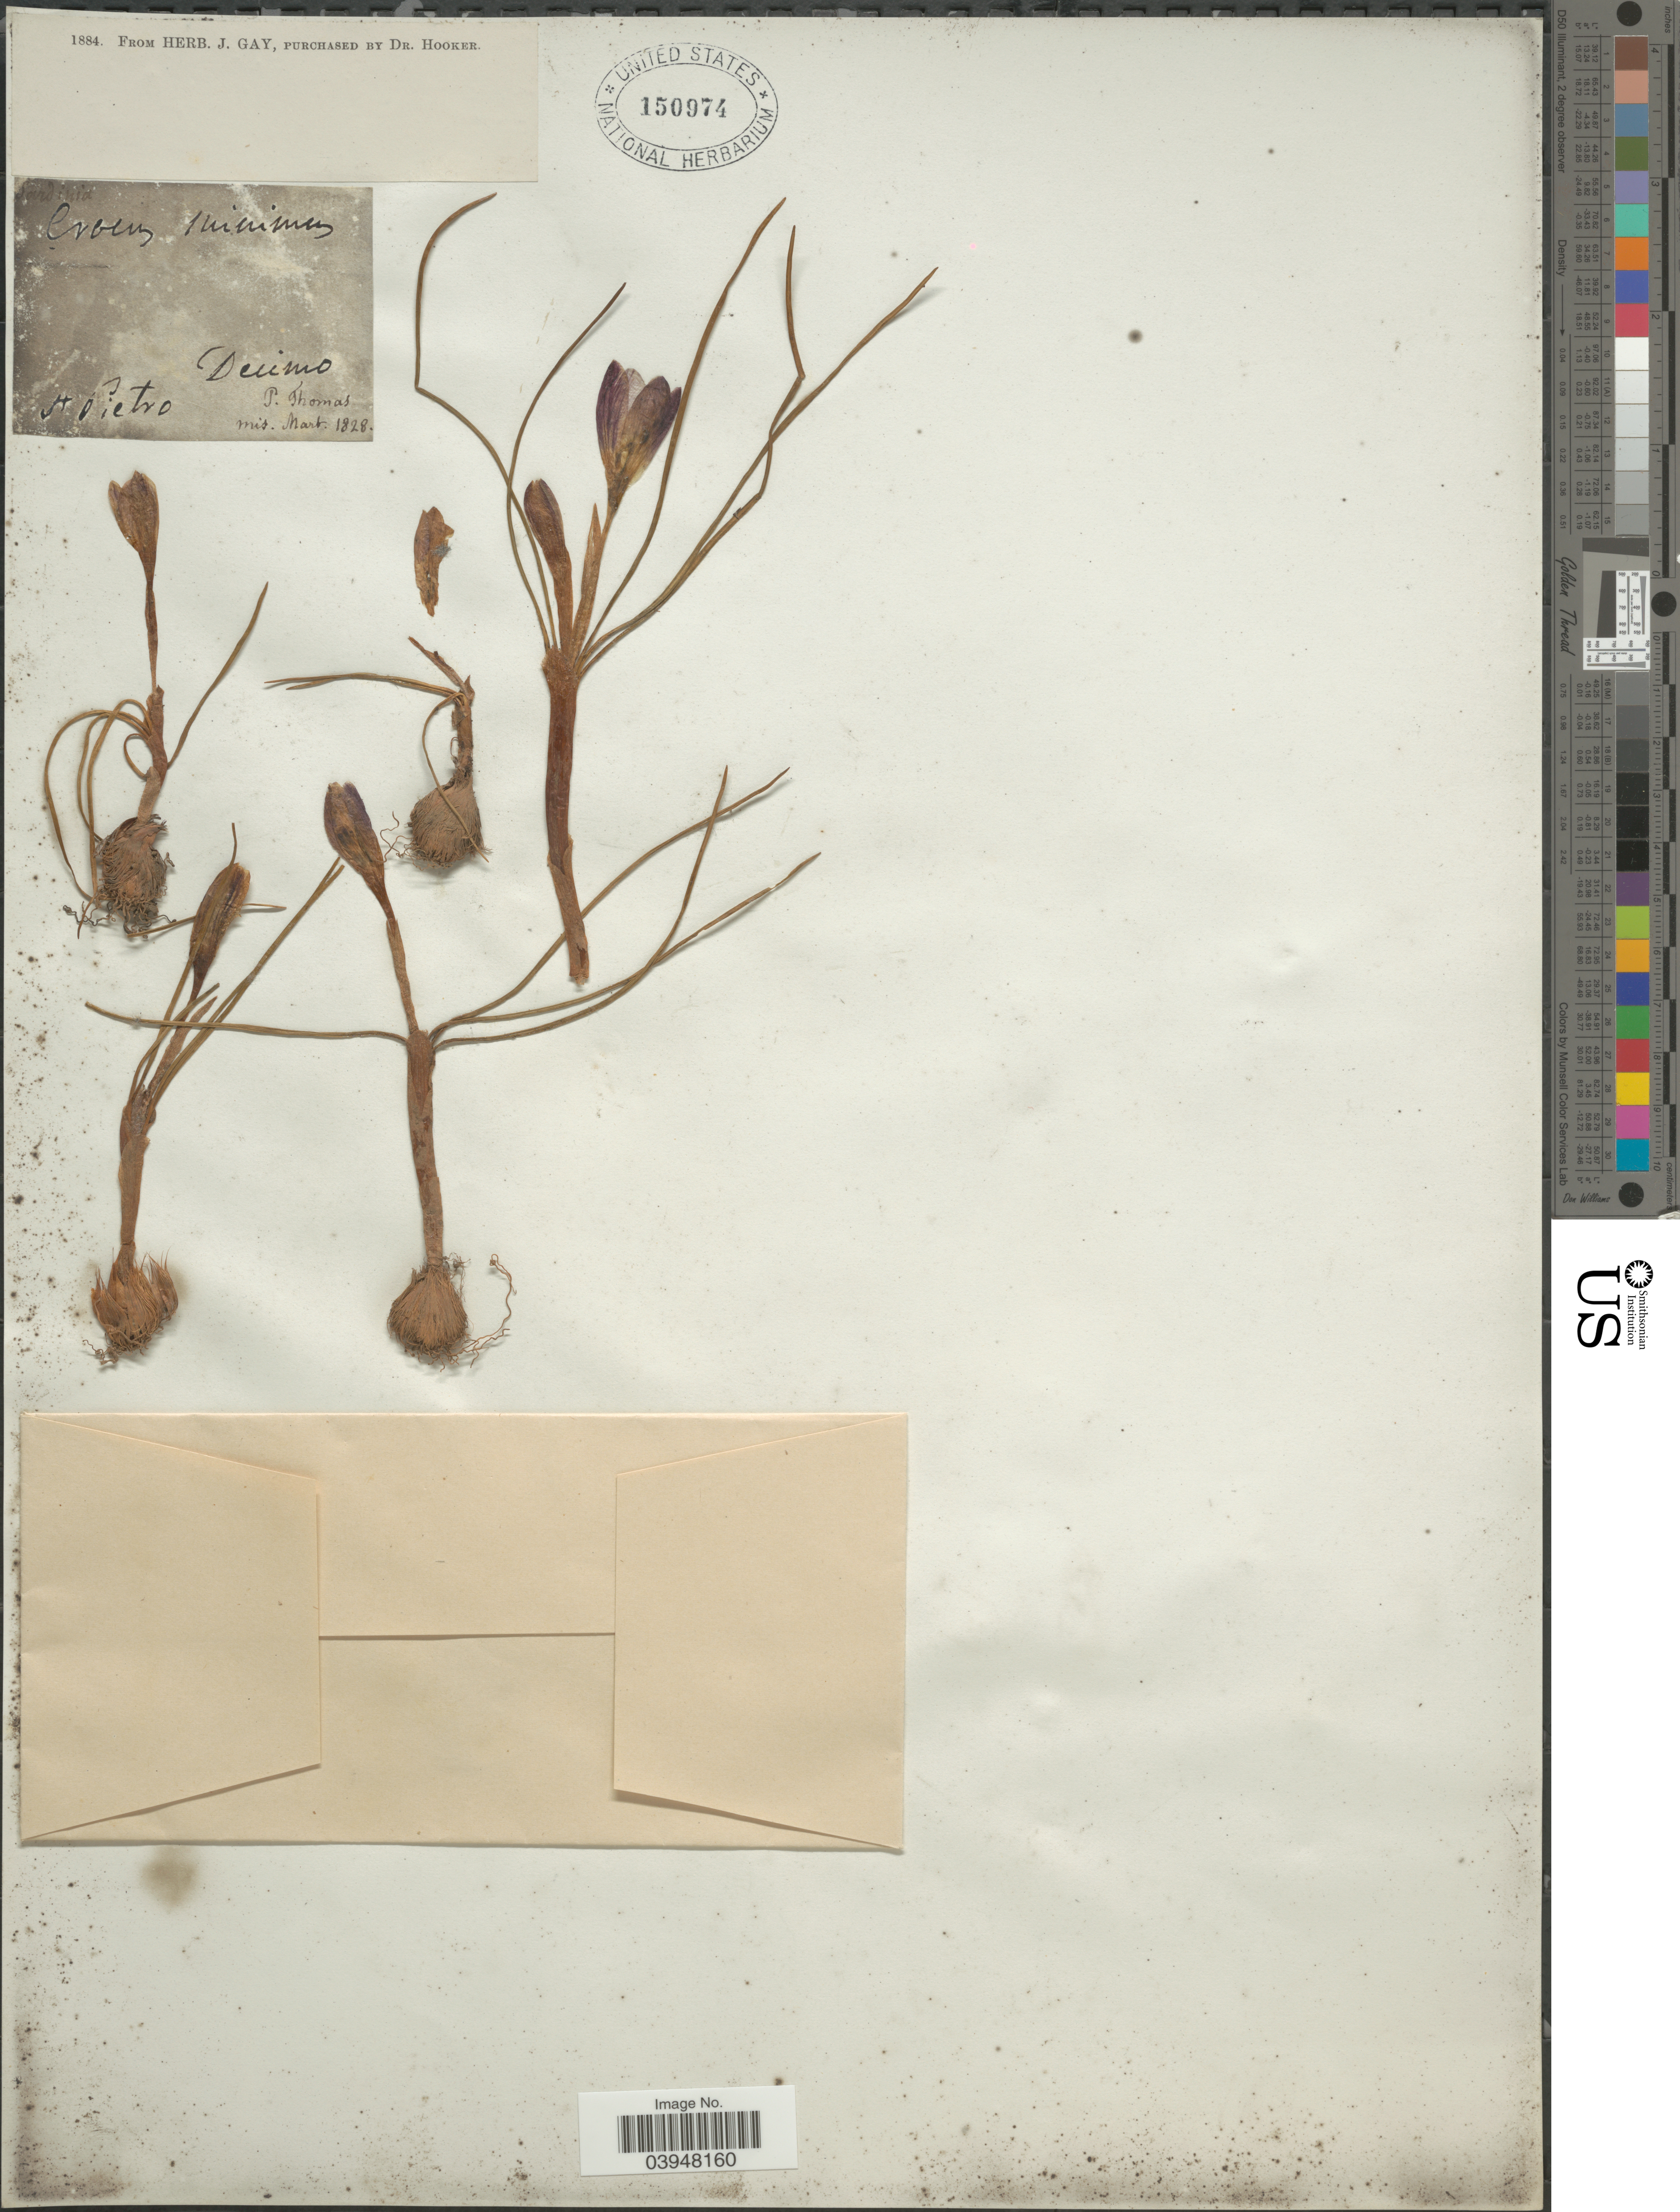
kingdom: Plantae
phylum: Tracheophyta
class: Liliopsida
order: Asparagales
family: Iridaceae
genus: Crocus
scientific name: Crocus minimus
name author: DC.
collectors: P. Thomas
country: Italy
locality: Decimo. A Pietro. [interpreted]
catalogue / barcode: US 150974